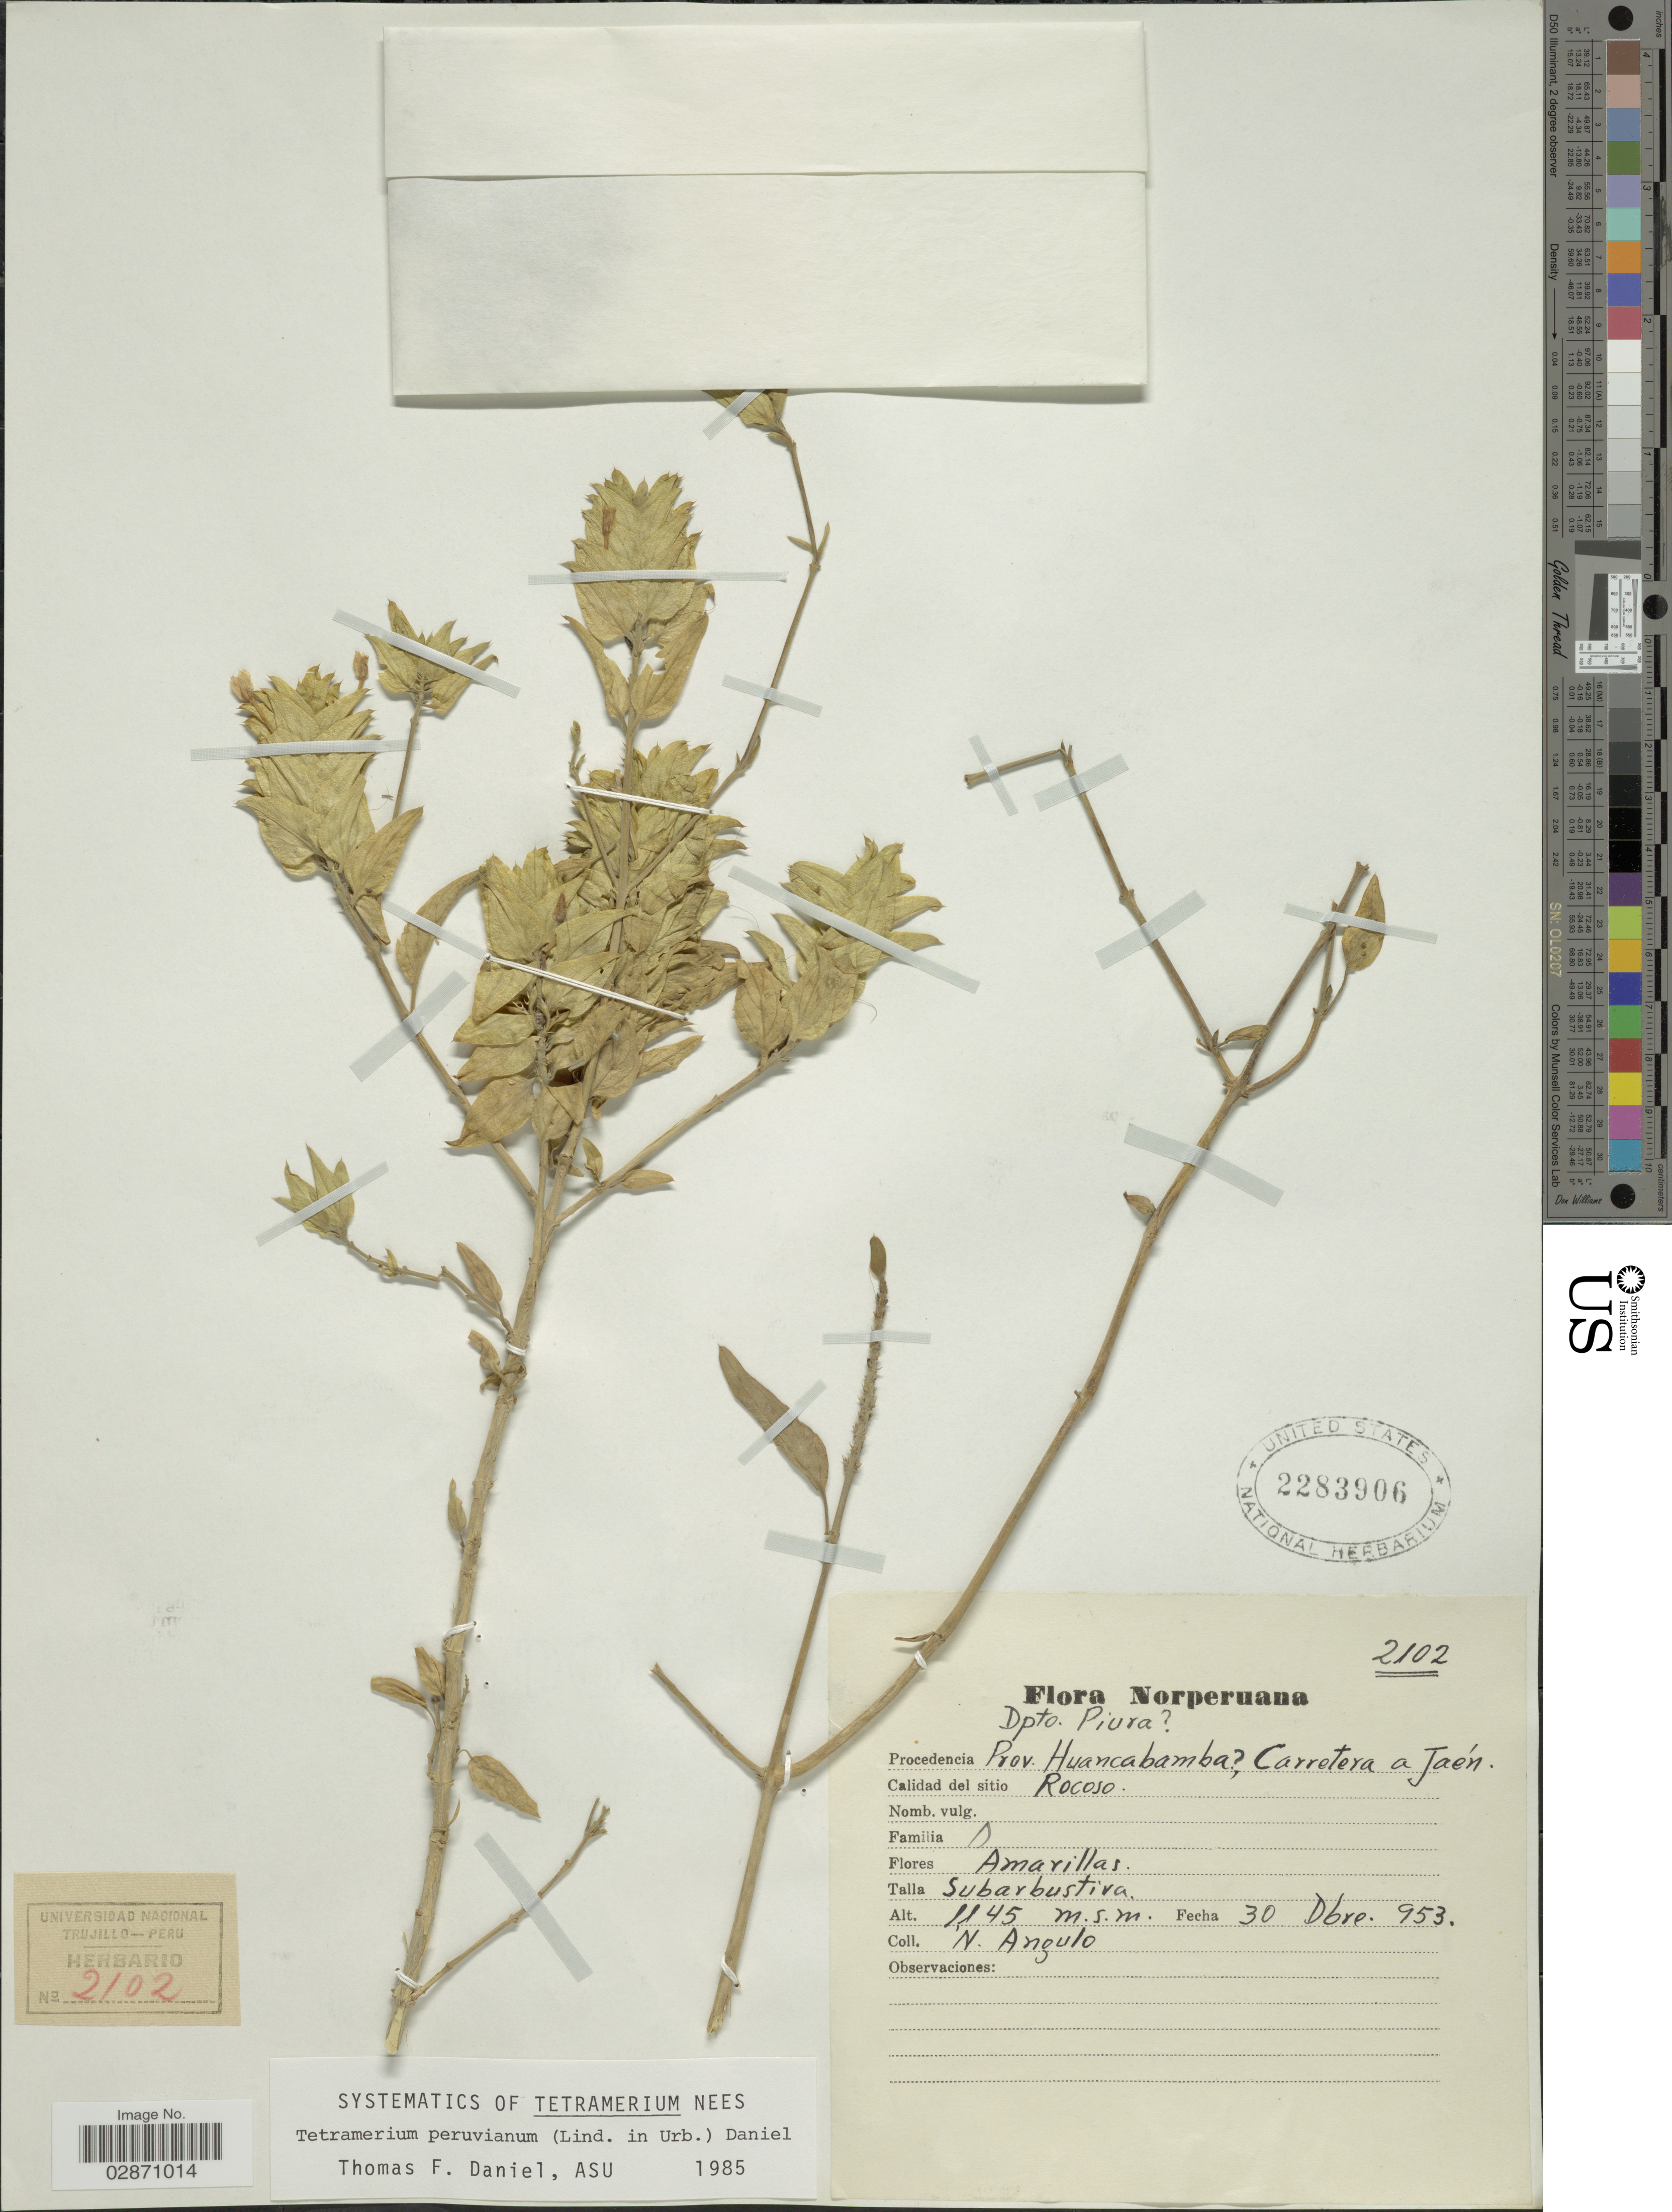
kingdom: Plantae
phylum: Tracheophyta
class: Magnoliopsida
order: Lamiales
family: Acanthaceae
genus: Tetramerium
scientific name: Tetramerium peruvianum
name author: (Lindau) T.F. Daniel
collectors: N. Angulo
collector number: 2102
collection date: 1953-12-30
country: Peru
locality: Dpto. Piura, Prov. Huancabamba. Carretera a Jaén. Rocoso.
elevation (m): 1145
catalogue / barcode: US 2283906